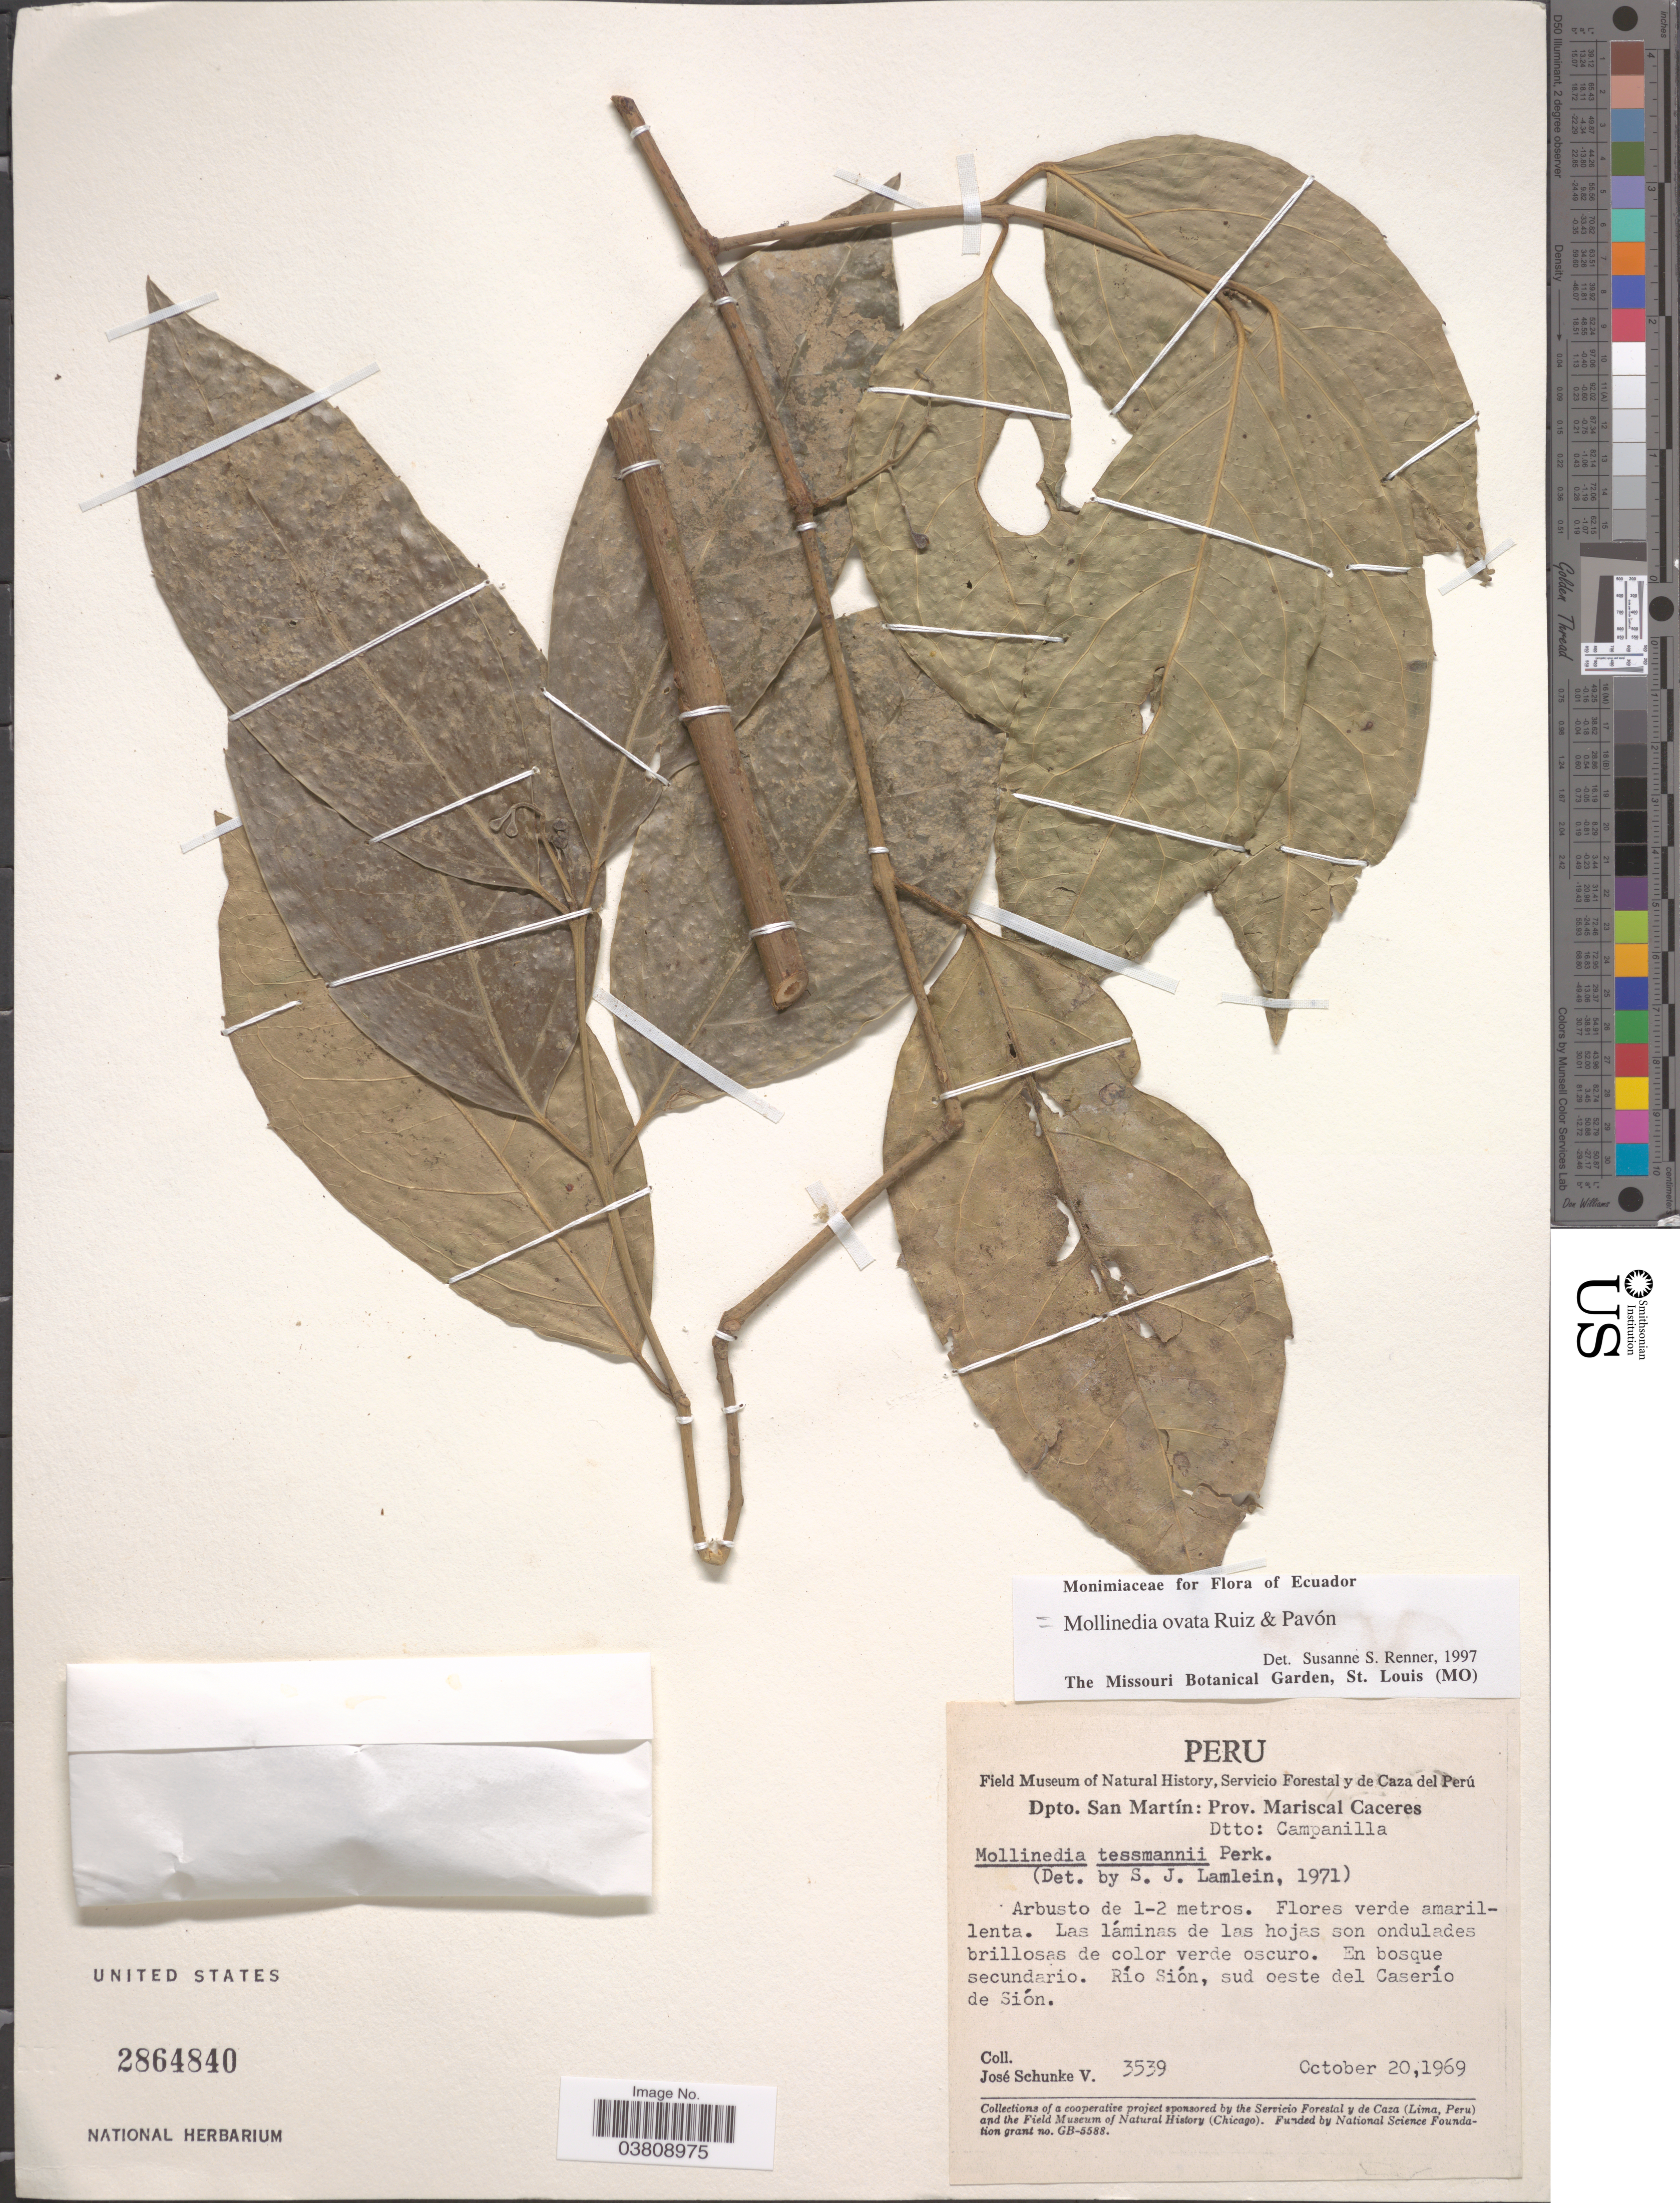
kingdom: Plantae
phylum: Tracheophyta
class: Magnoliopsida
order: Laurales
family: Monimiaceae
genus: Mollinedia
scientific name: Mollinedia ovata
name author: Ruiz & Pav.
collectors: J. Schunke Vigo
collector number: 3539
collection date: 1969-10-20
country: Peru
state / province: San Martín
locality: Dpto. San Martín: Prov. Mariscal Caceres. Dtto: Campanilla. Río Sión, sud Oeste del Caserío de Sión.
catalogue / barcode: US 2864840